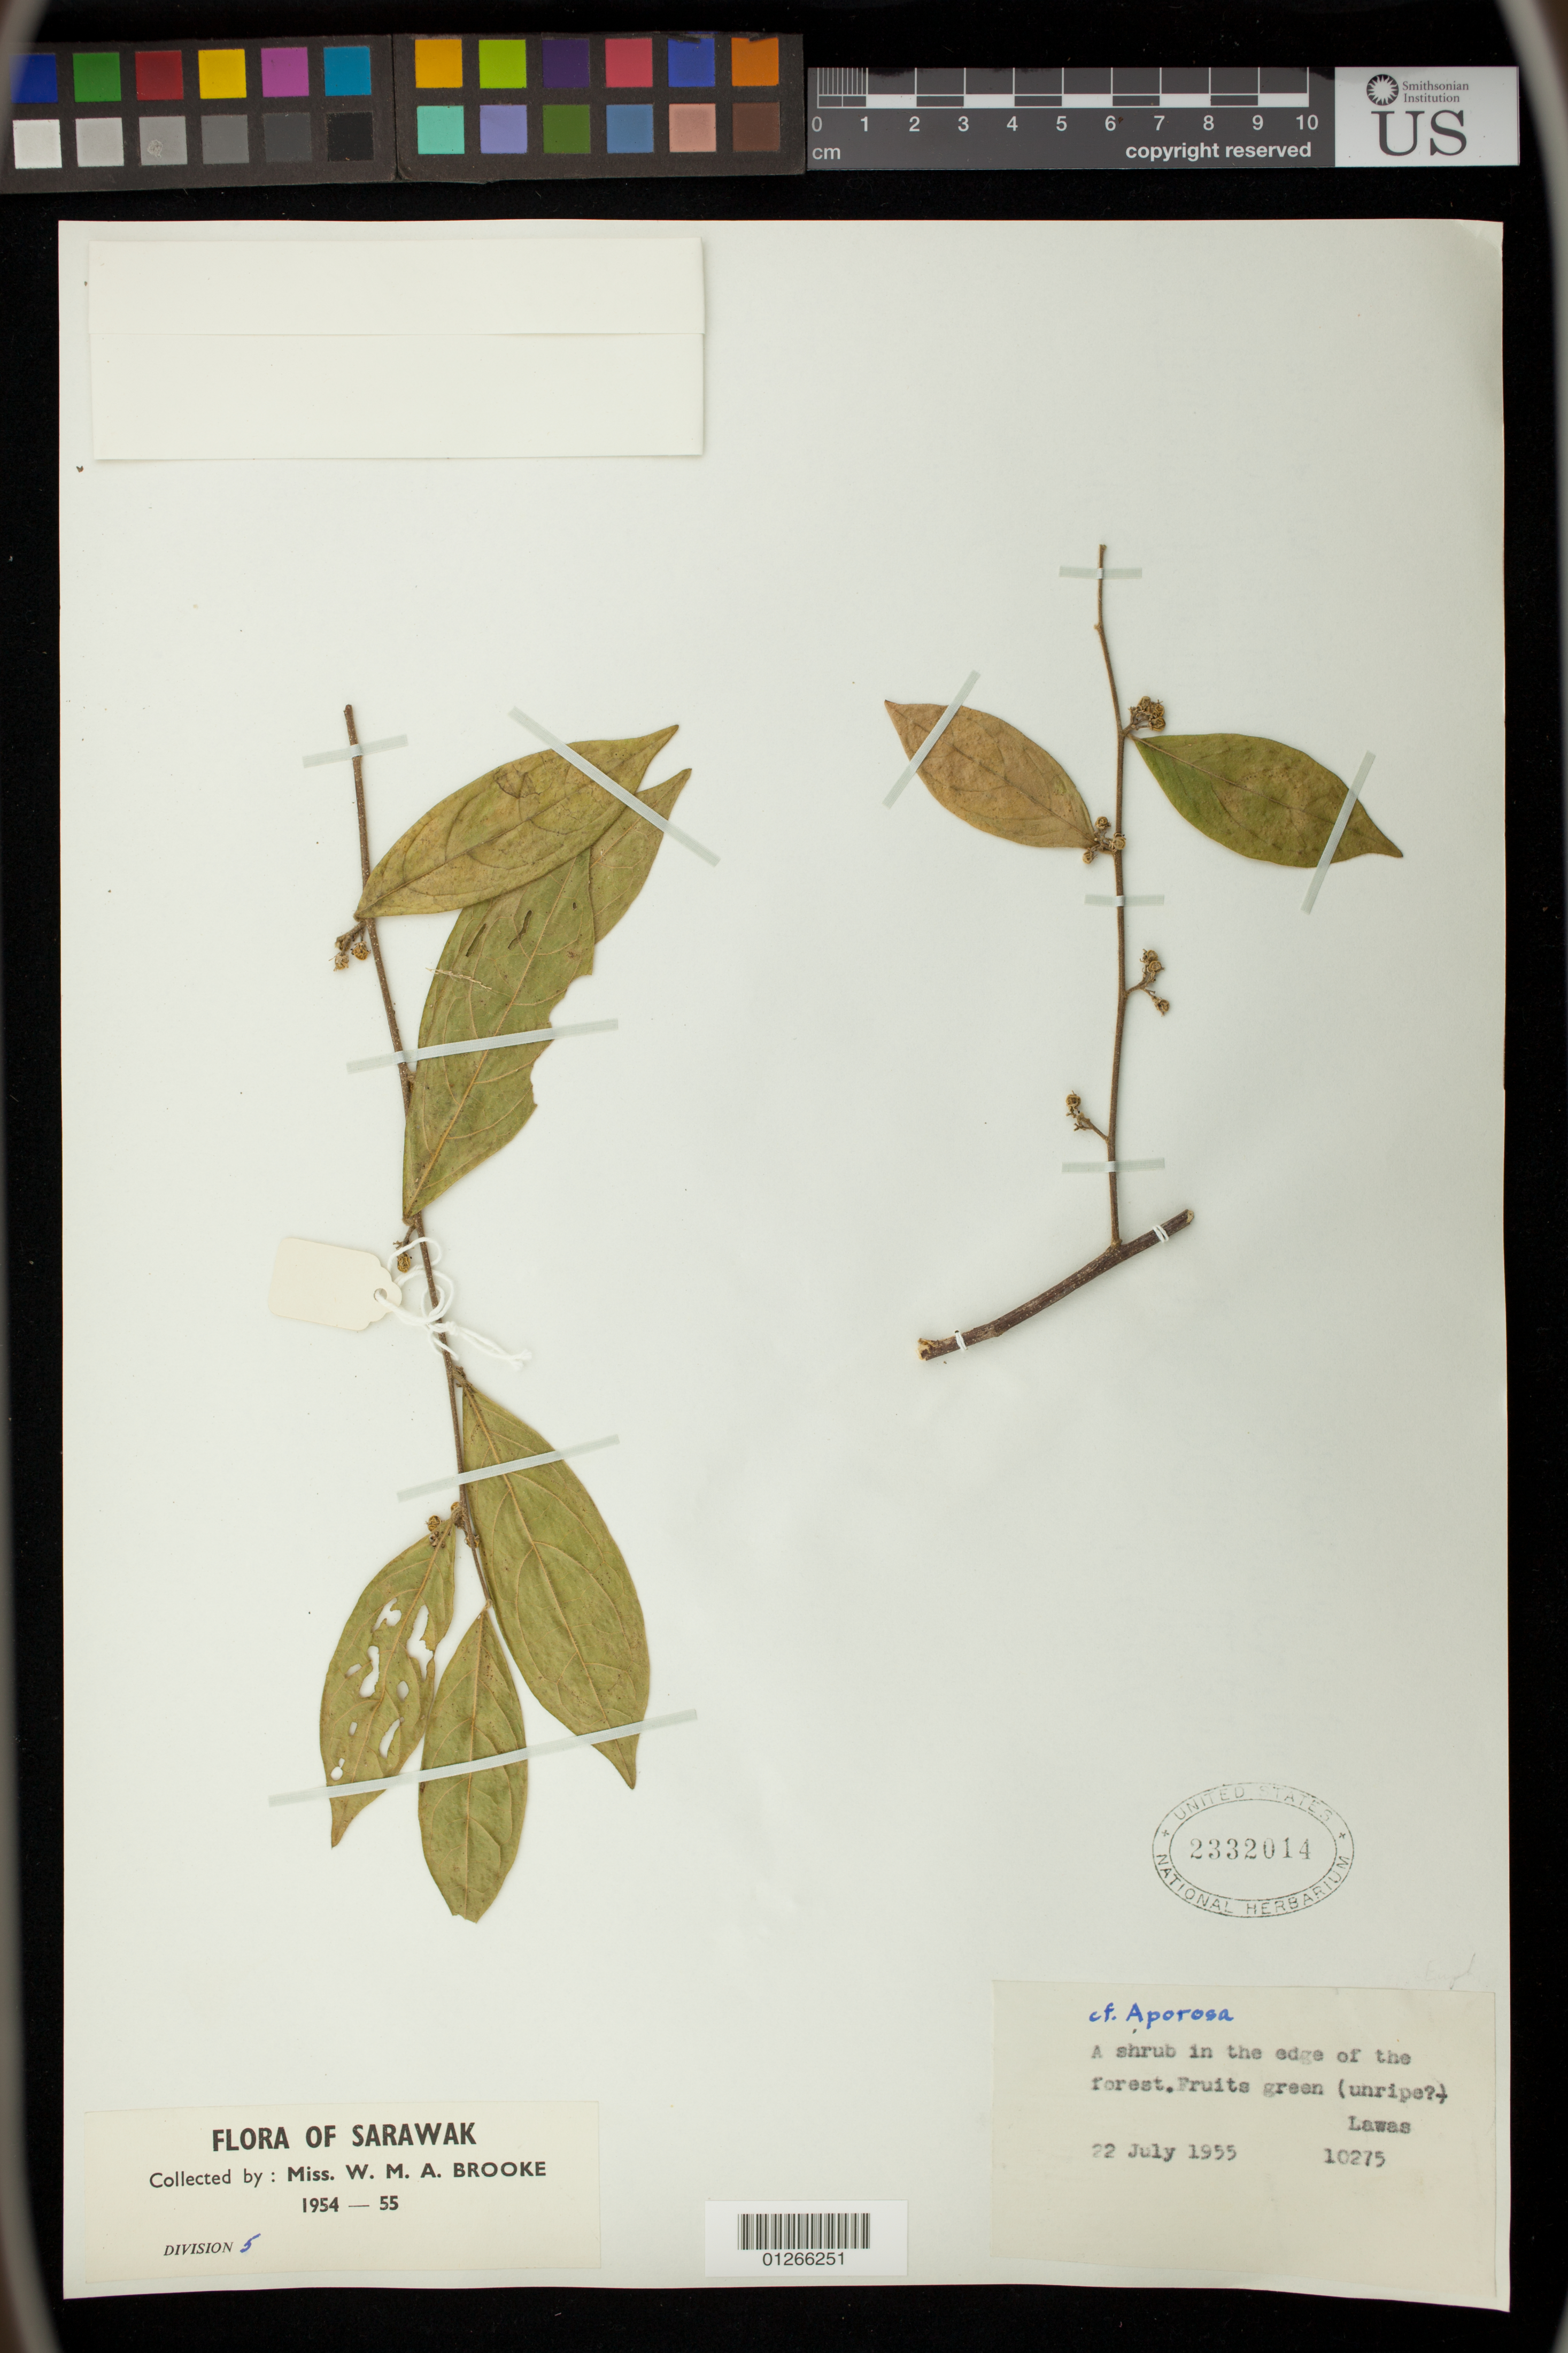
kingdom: Plantae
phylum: Tracheophyta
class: Magnoliopsida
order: Malpighiales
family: Phyllanthaceae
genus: Aporosa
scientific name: Aporosa sp.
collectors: W. Brooke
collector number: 10275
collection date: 1955-07-22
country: Malaysia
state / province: Sarawak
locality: Lawas